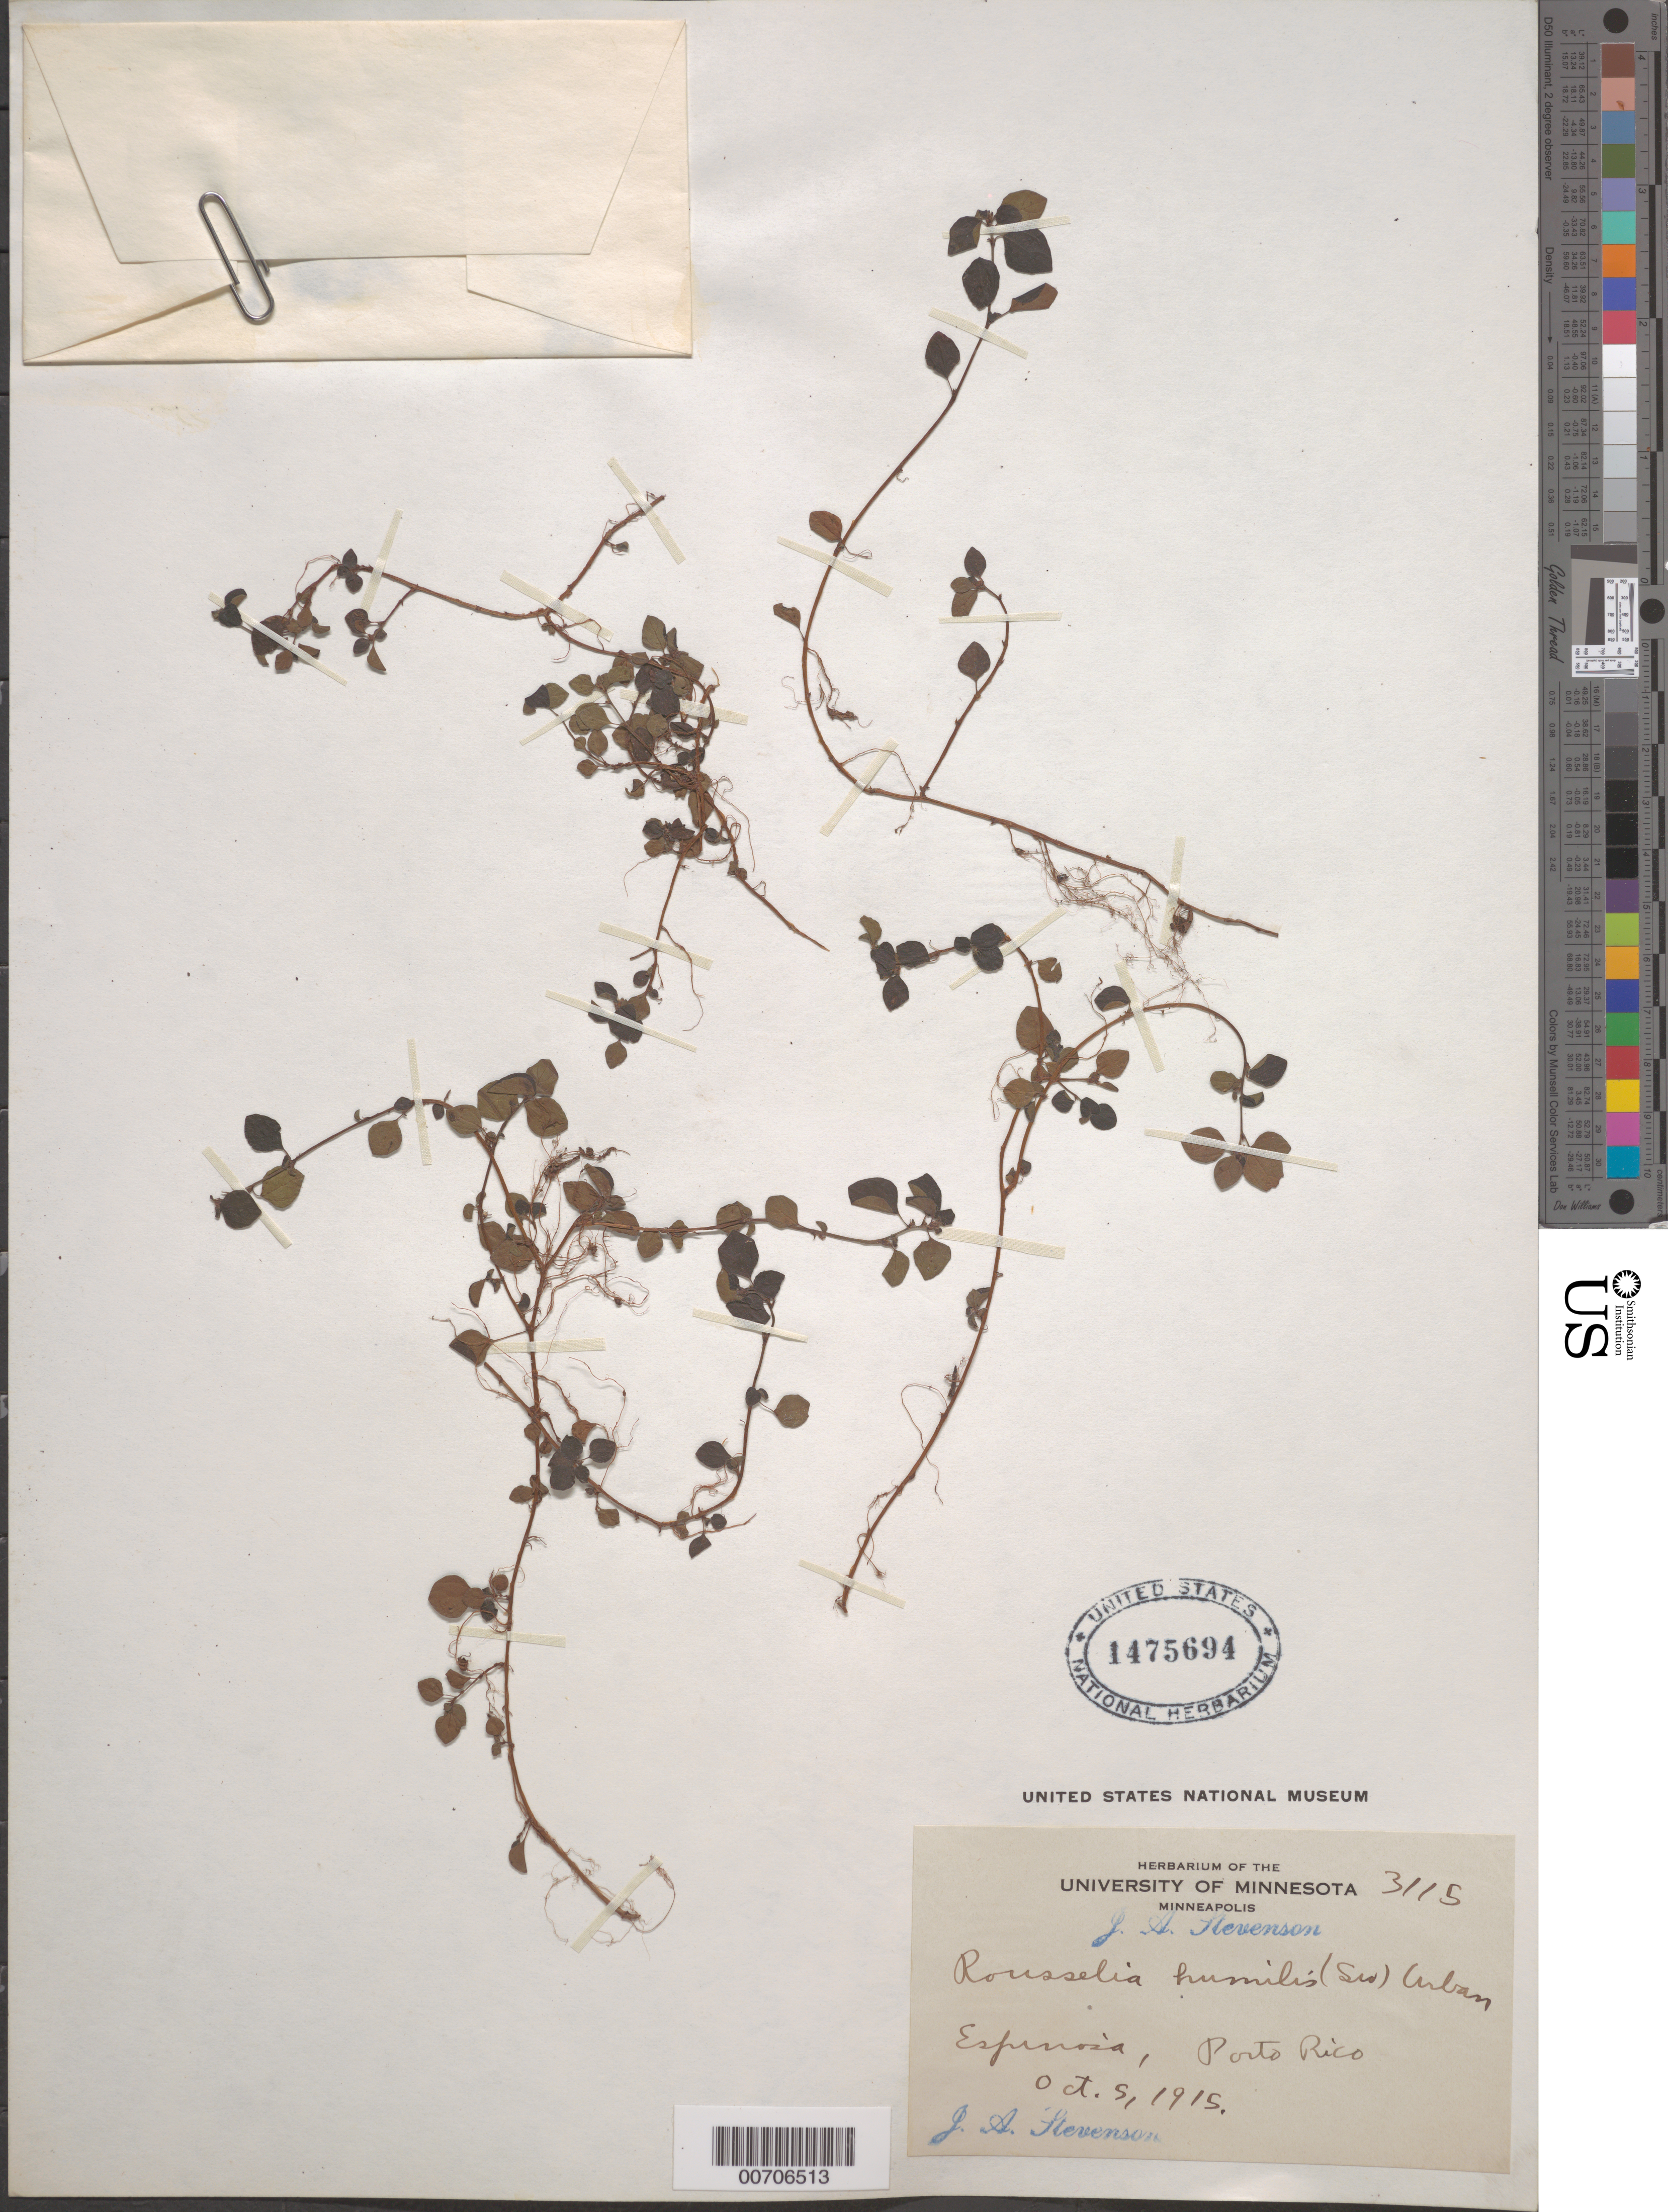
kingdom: Plantae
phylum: Tracheophyta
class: Magnoliopsida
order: Rosales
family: Urticaceae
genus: Rousselia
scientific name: Rousselia humilis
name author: (Sw.) Urb.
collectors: J. Stevenson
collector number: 3115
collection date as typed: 05 Oct 1915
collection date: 1915-10-05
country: Puerto Rico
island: Greater Antilles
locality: Espinosà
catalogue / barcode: US 1475694